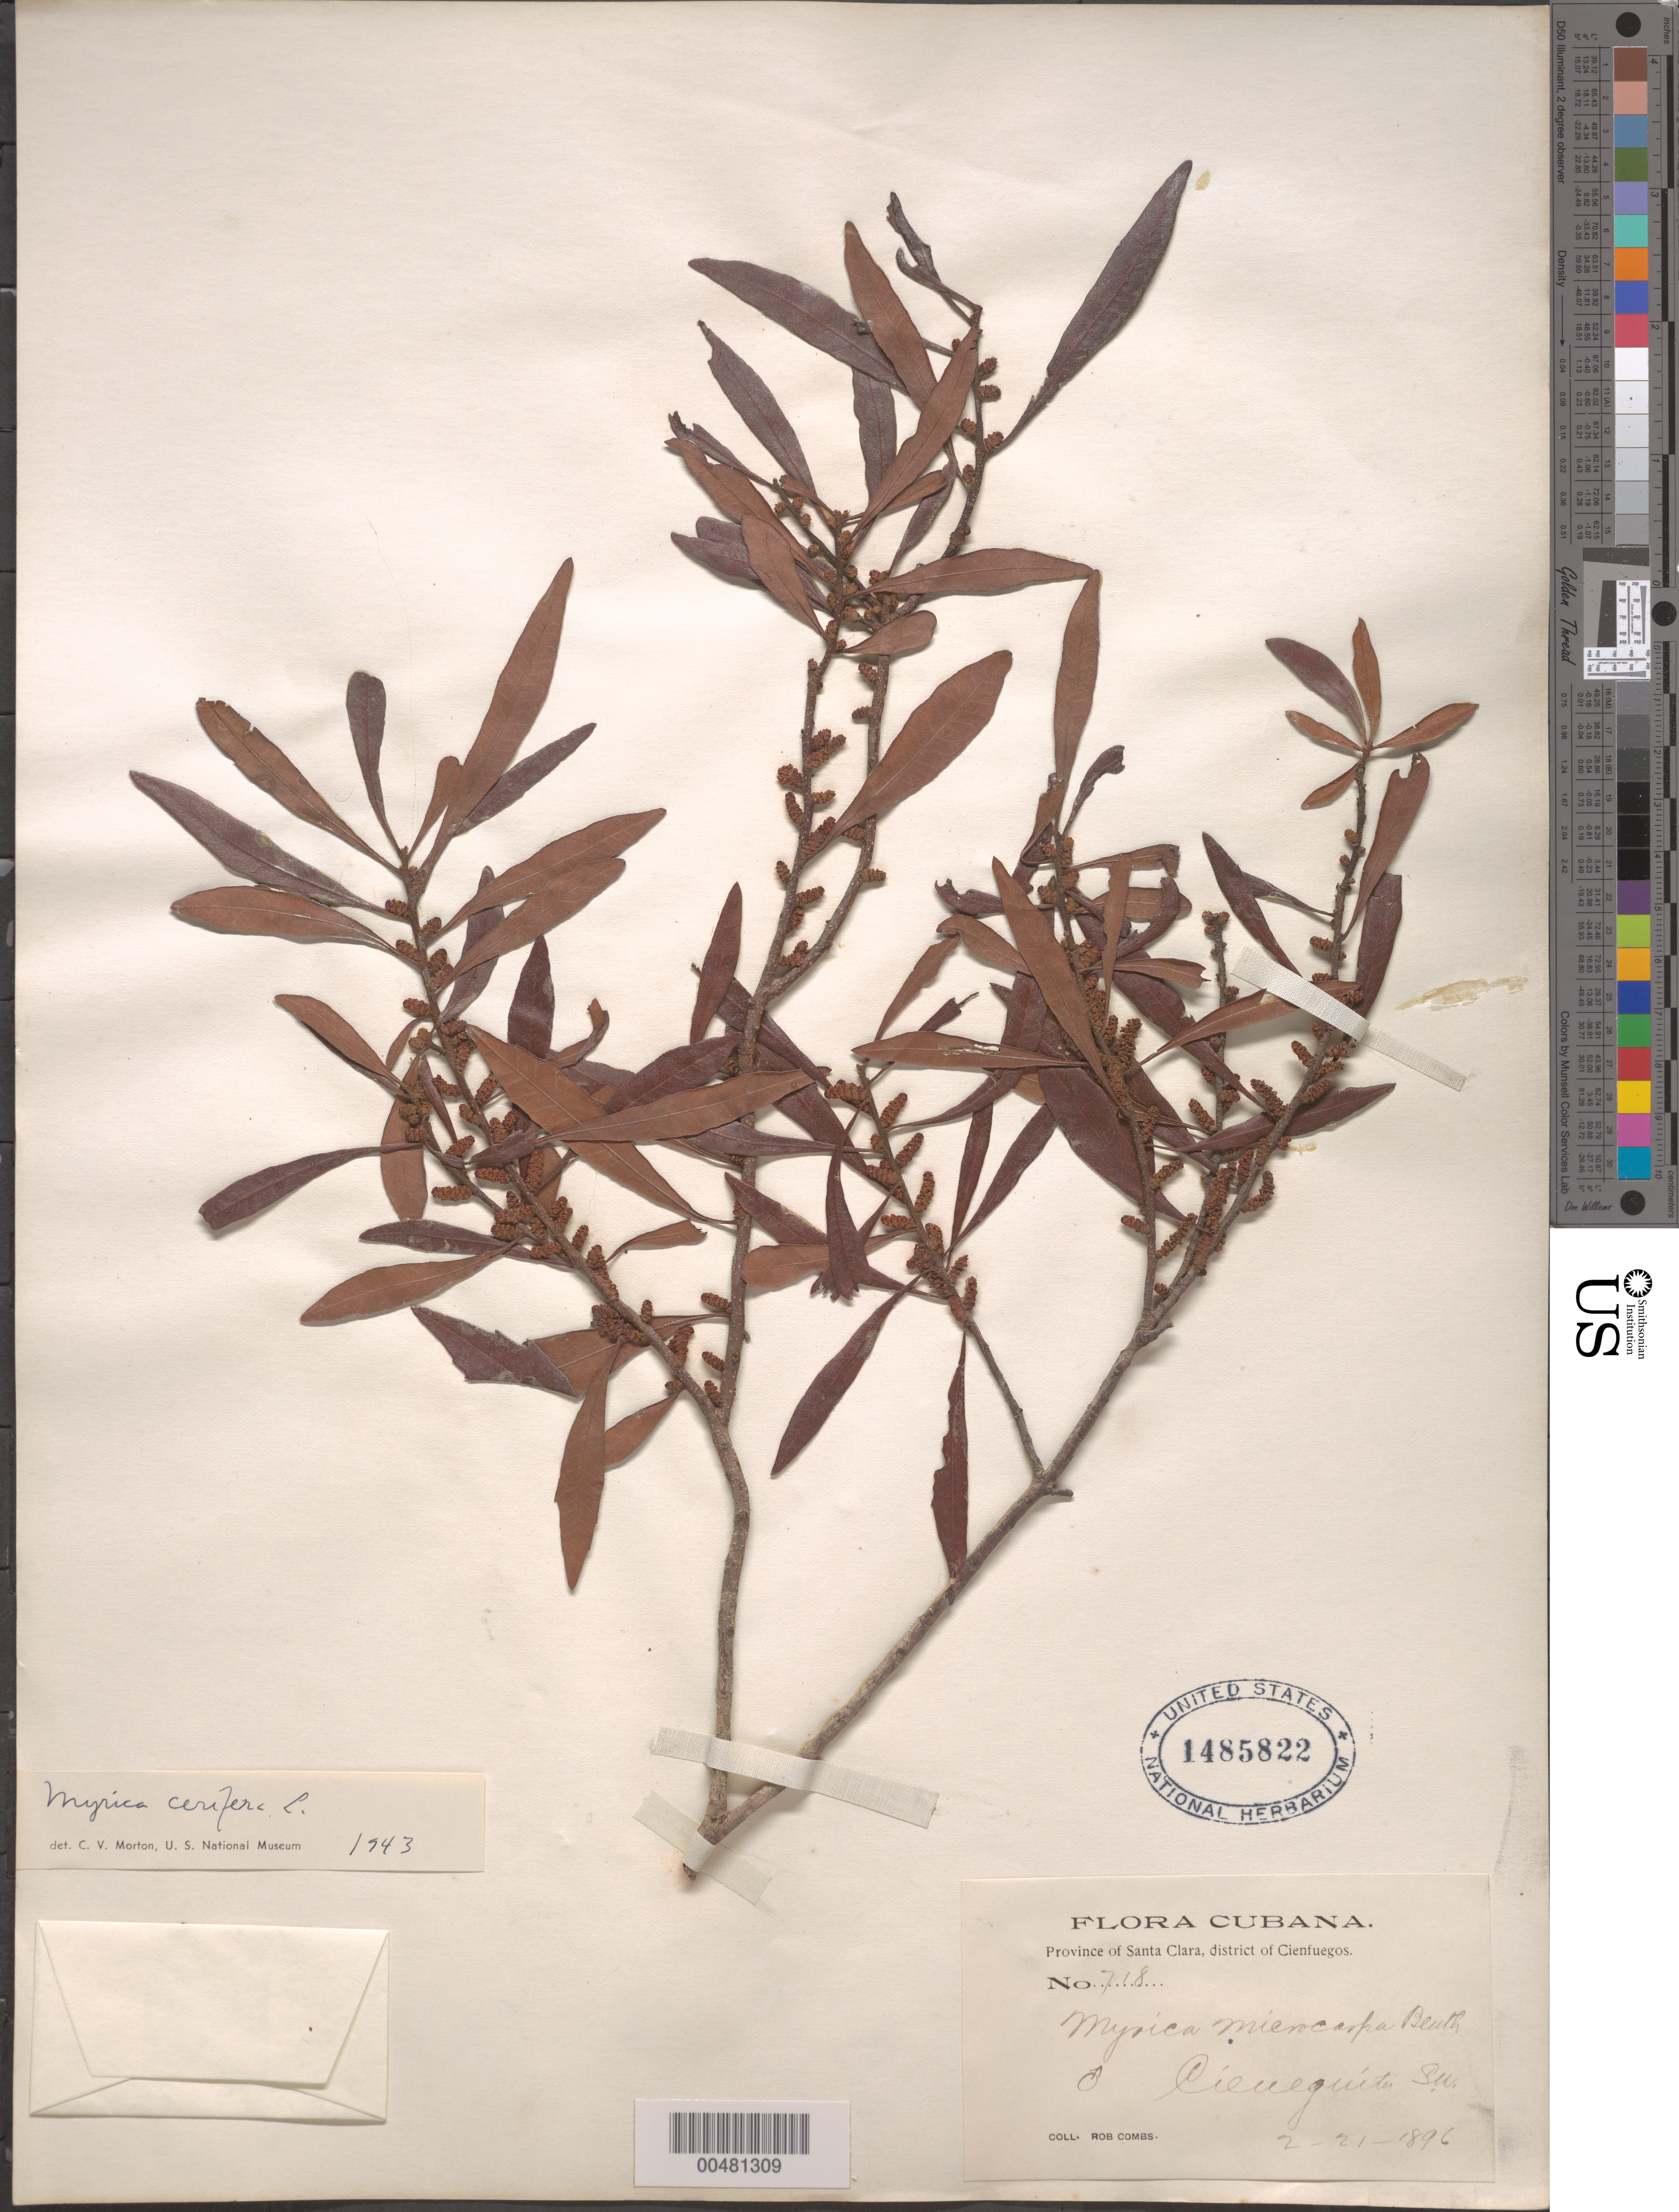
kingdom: Plantae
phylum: Tracheophyta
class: Magnoliopsida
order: Fagales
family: Myricaceae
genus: Morella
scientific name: Morella cerifera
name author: (L.) Small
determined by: Strong, M. T., (US), Smithsonian Institution - National Museum of Natural History (UNITED STATES)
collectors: R. Combs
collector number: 718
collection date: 1896-02-21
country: Cuba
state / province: Cienfuegos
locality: Cieneguita.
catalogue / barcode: US 1485822